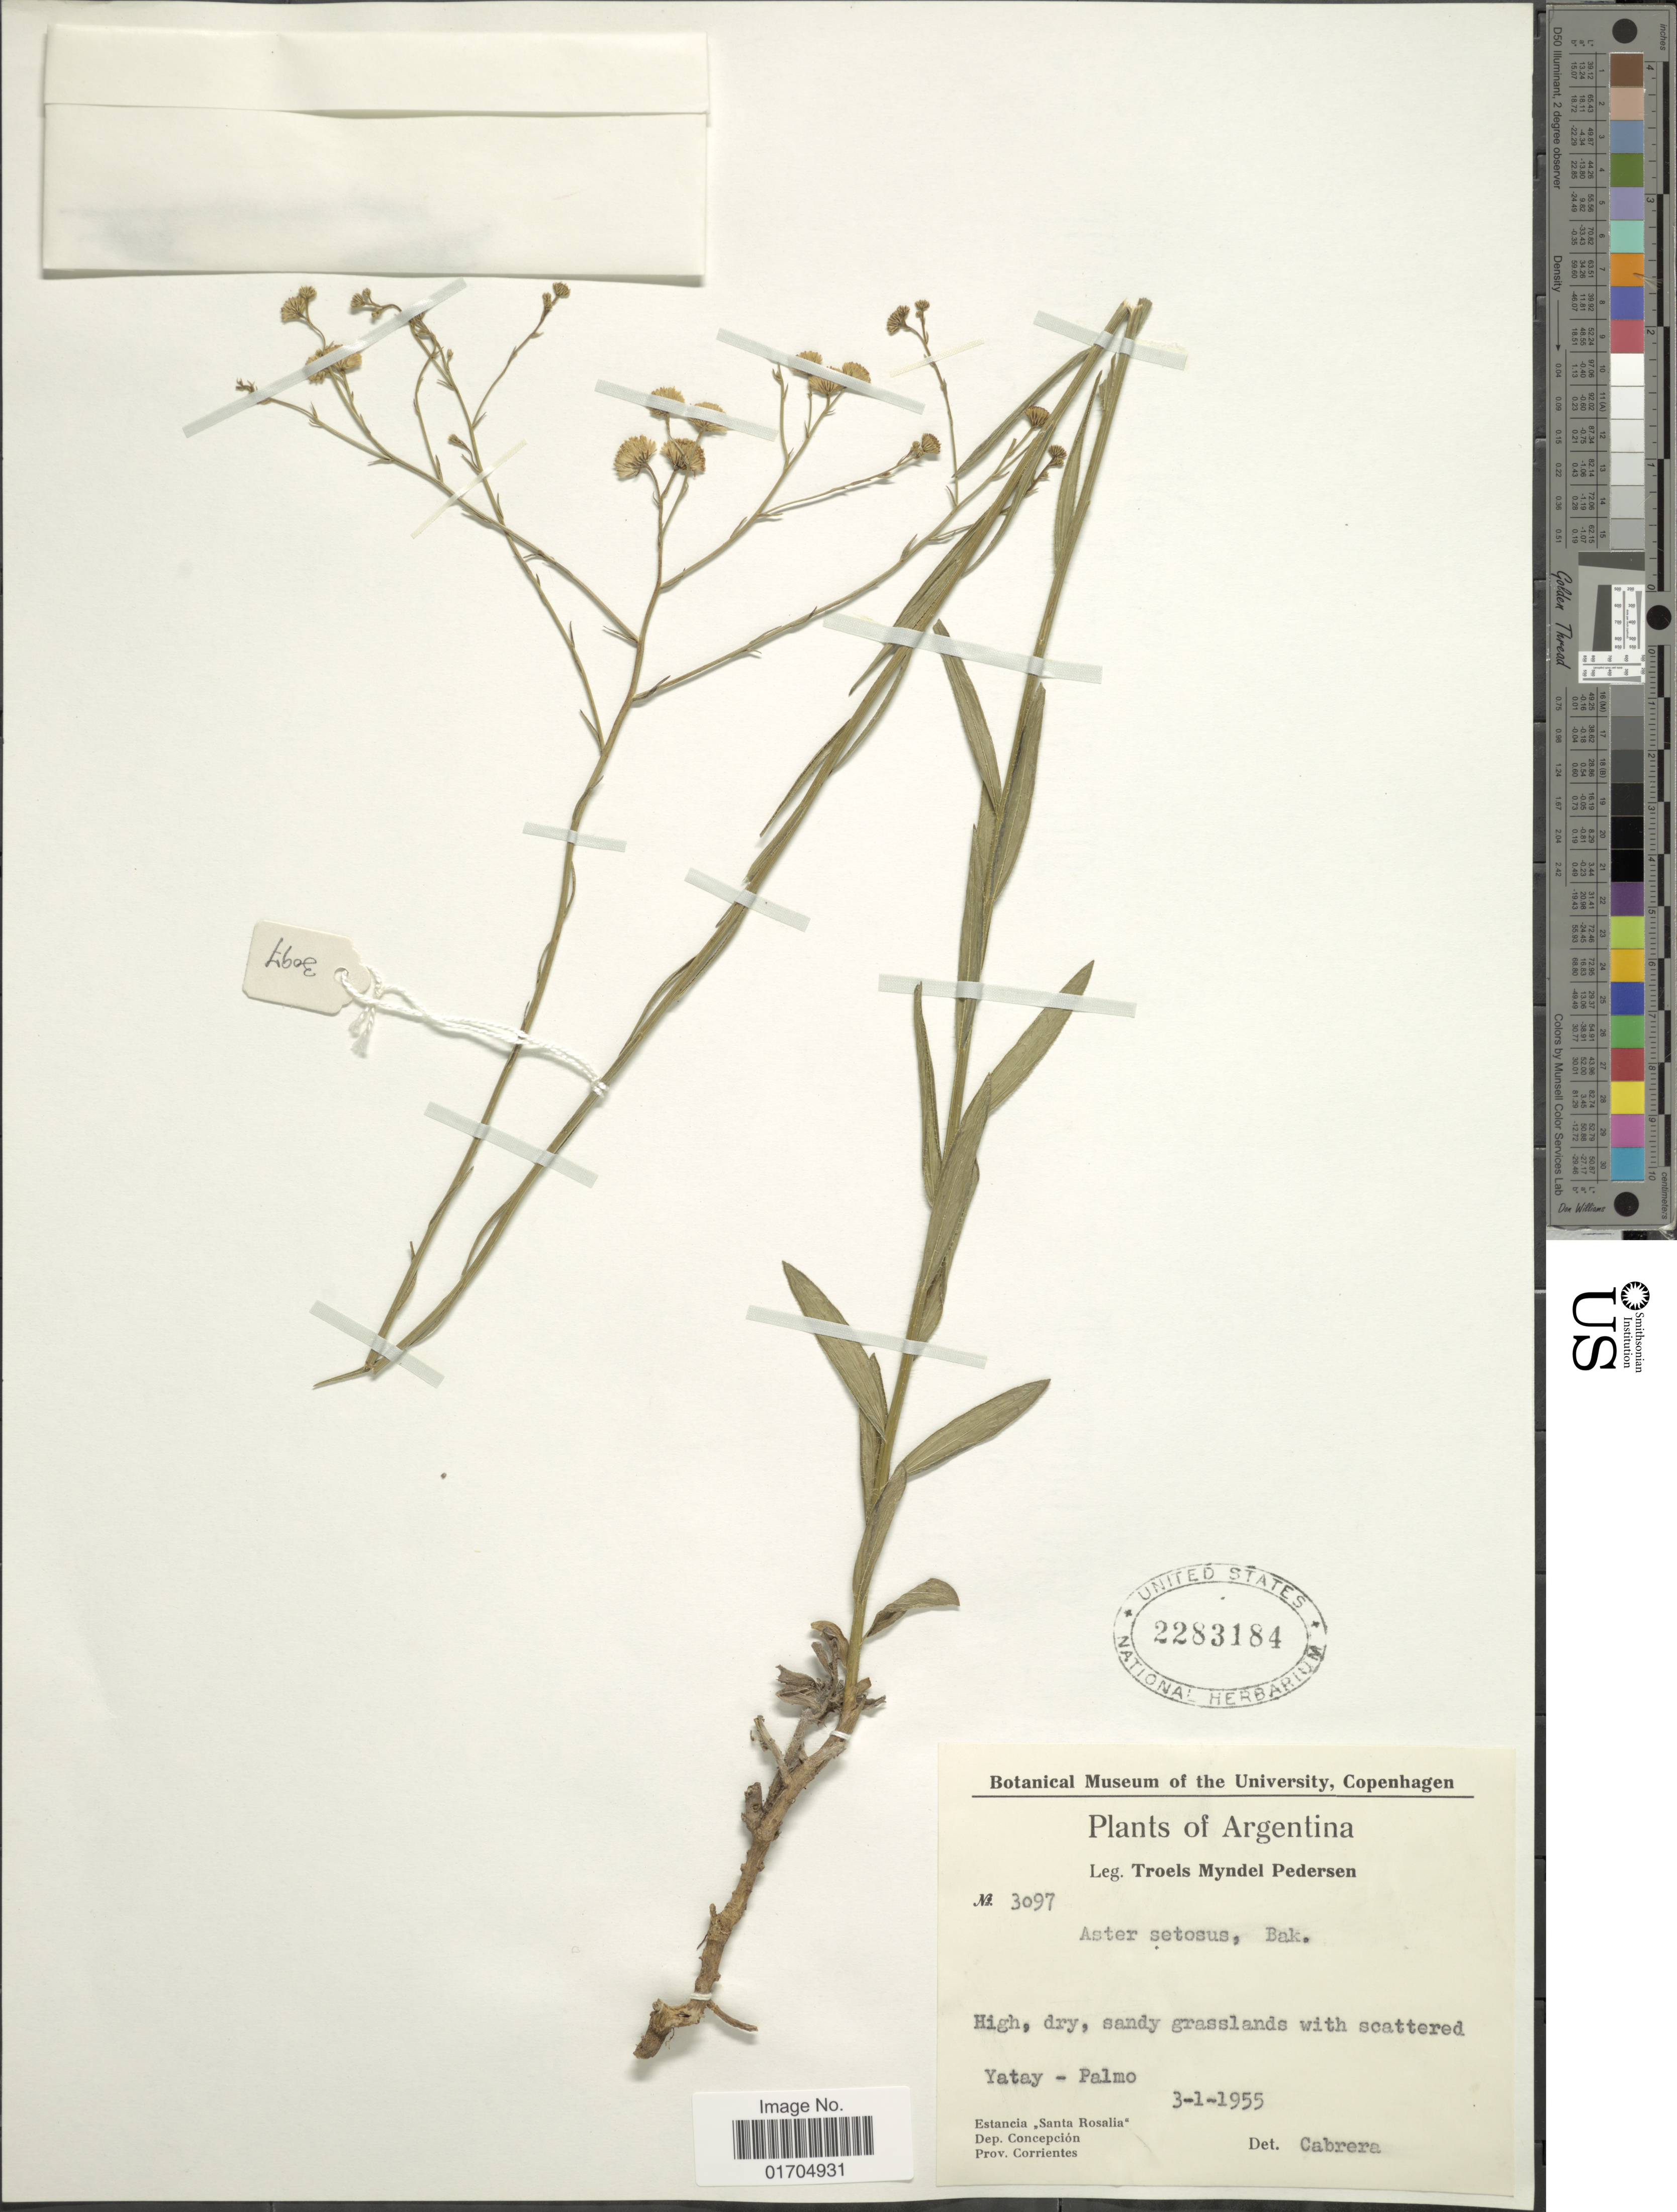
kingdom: Plantae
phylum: Tracheophyta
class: Magnoliopsida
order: Asterales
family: Asteraceae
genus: Apopyros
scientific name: Apopyros corymbosus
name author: (Hook. & Arn.) G.L. Nesom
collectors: T. Pederson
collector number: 3097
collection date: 1955-01-03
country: Argentina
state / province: Corrientes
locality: Estancia "Santa Rosalia", Dep. Concepción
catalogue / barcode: US 2283184